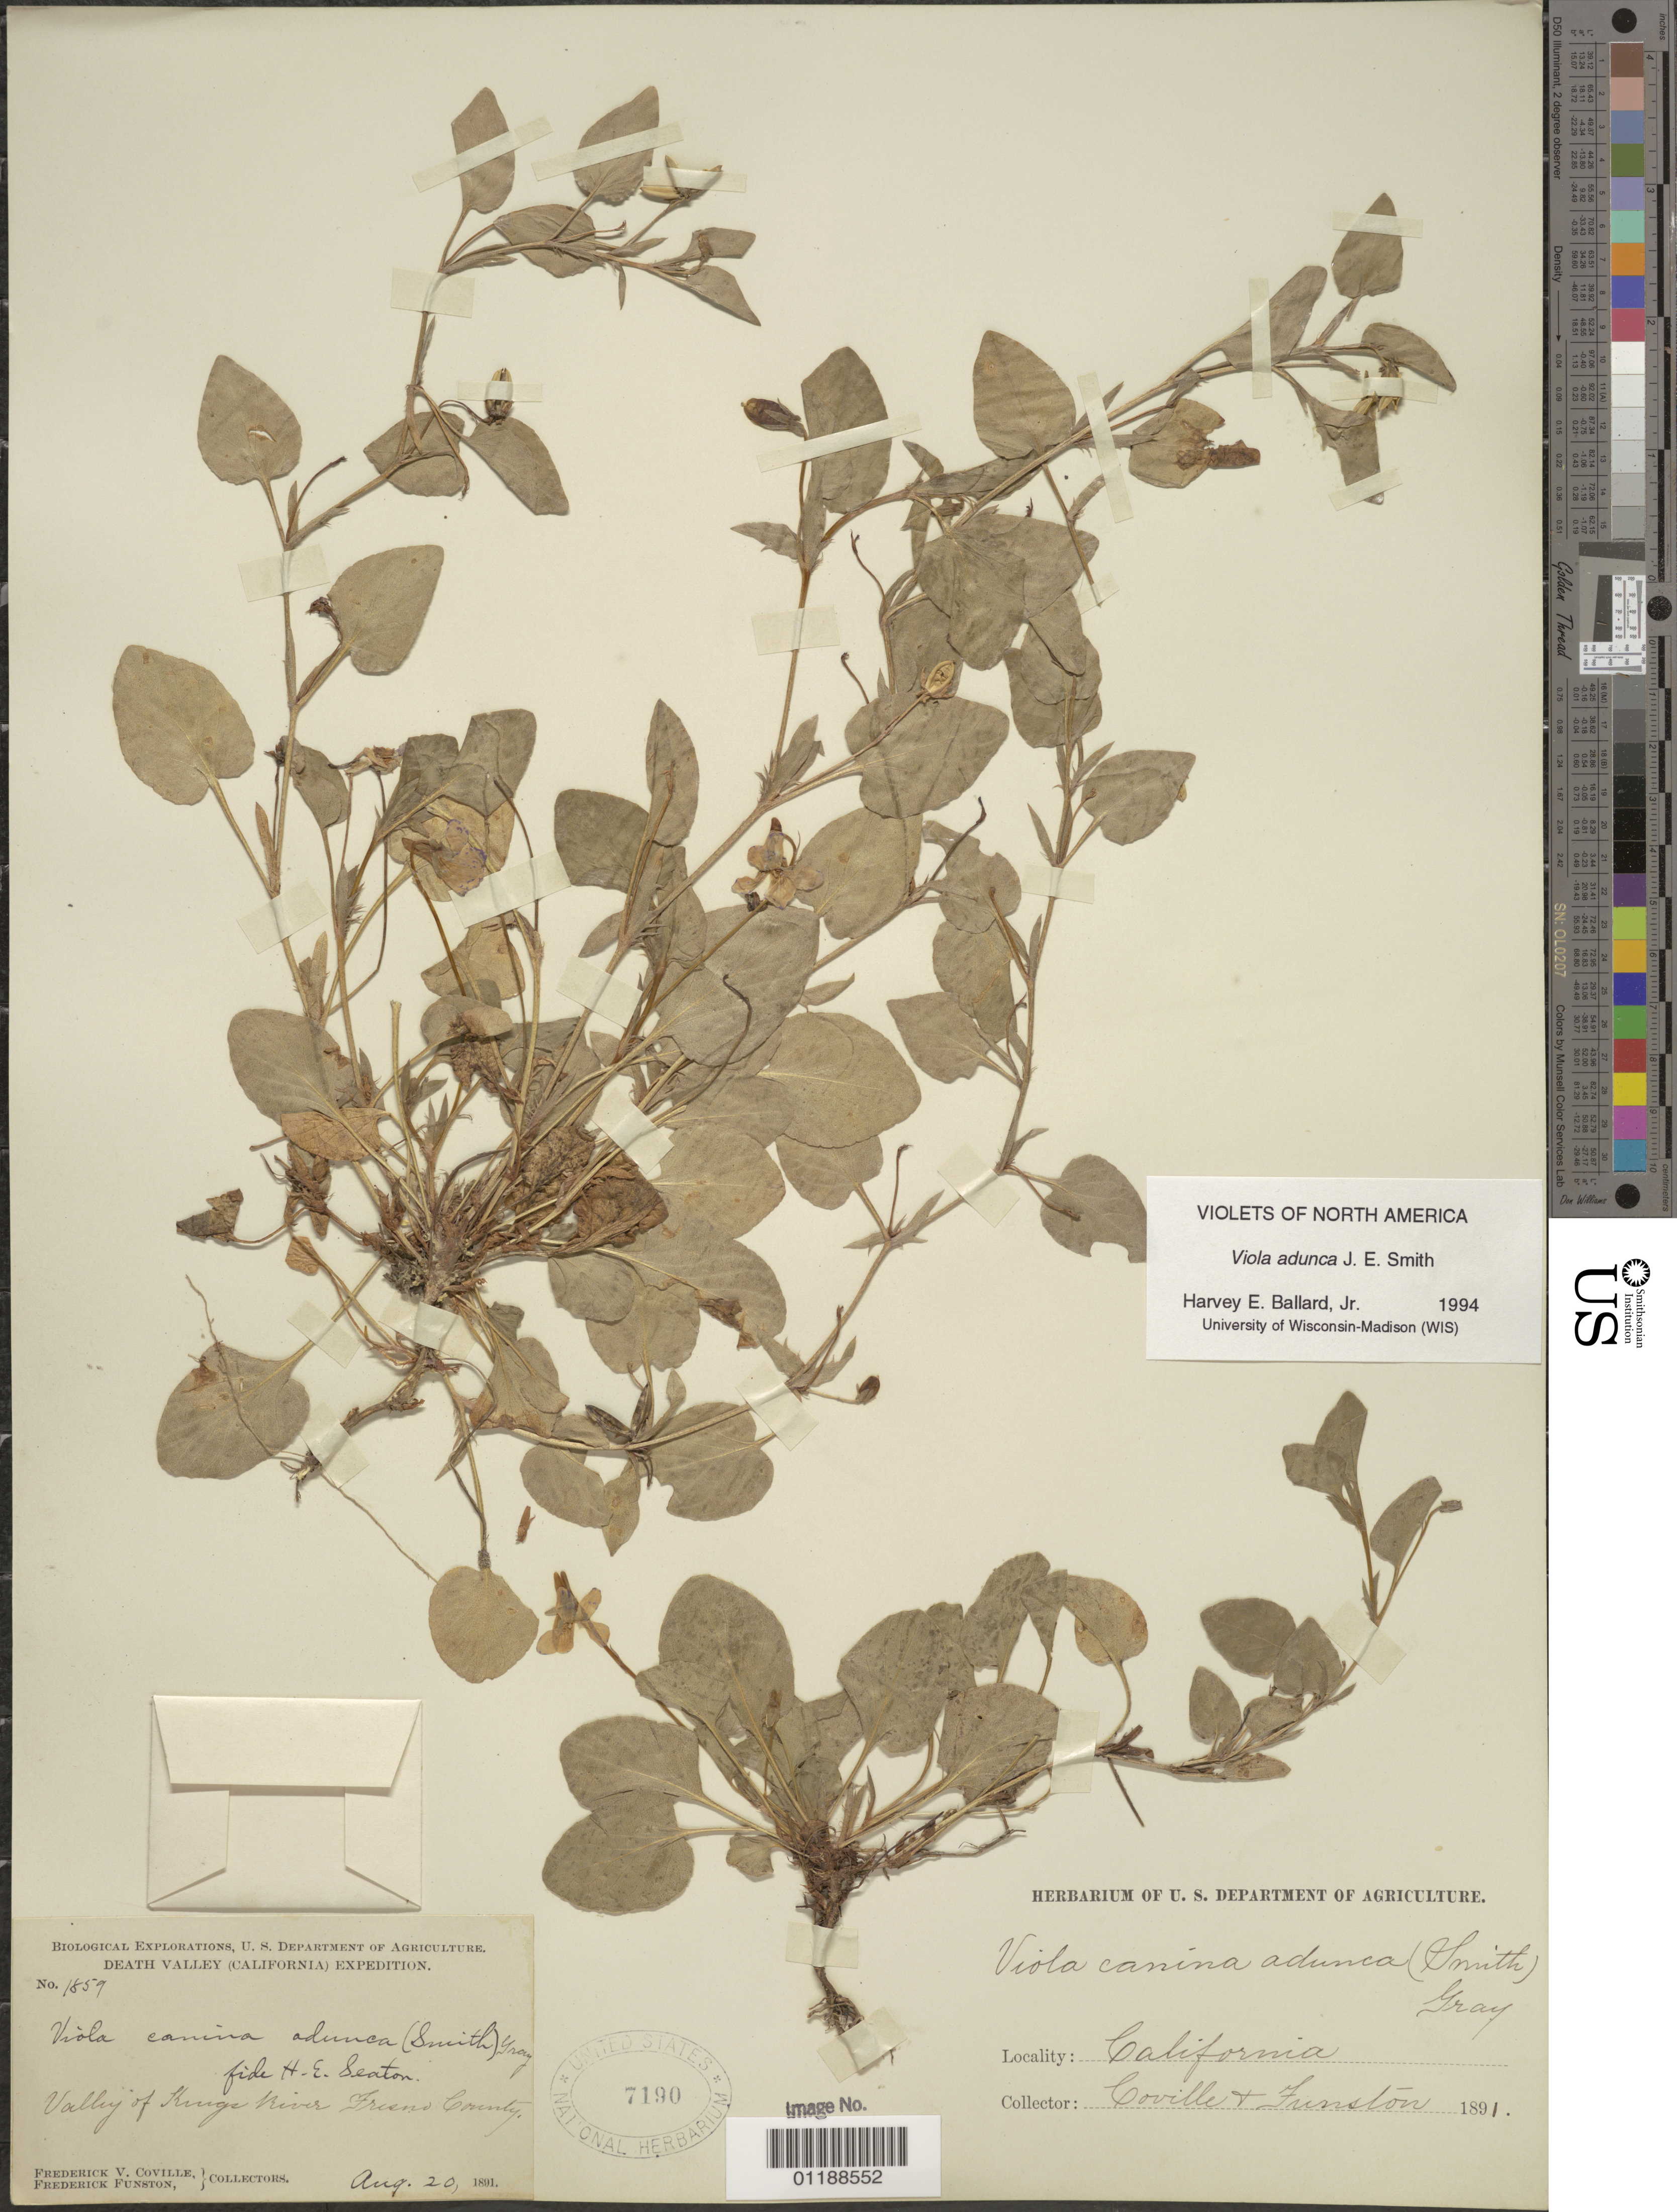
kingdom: Plantae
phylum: Tracheophyta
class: Magnoliopsida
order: Malpighiales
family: Violaceae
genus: Viola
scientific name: Viola adunca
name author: Sm.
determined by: Ballard, Harvey E.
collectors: F. V. Coville & F. Funston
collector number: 1859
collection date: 1891-08-20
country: United States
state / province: California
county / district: Fresno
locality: Valley of King's River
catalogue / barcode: US 7190